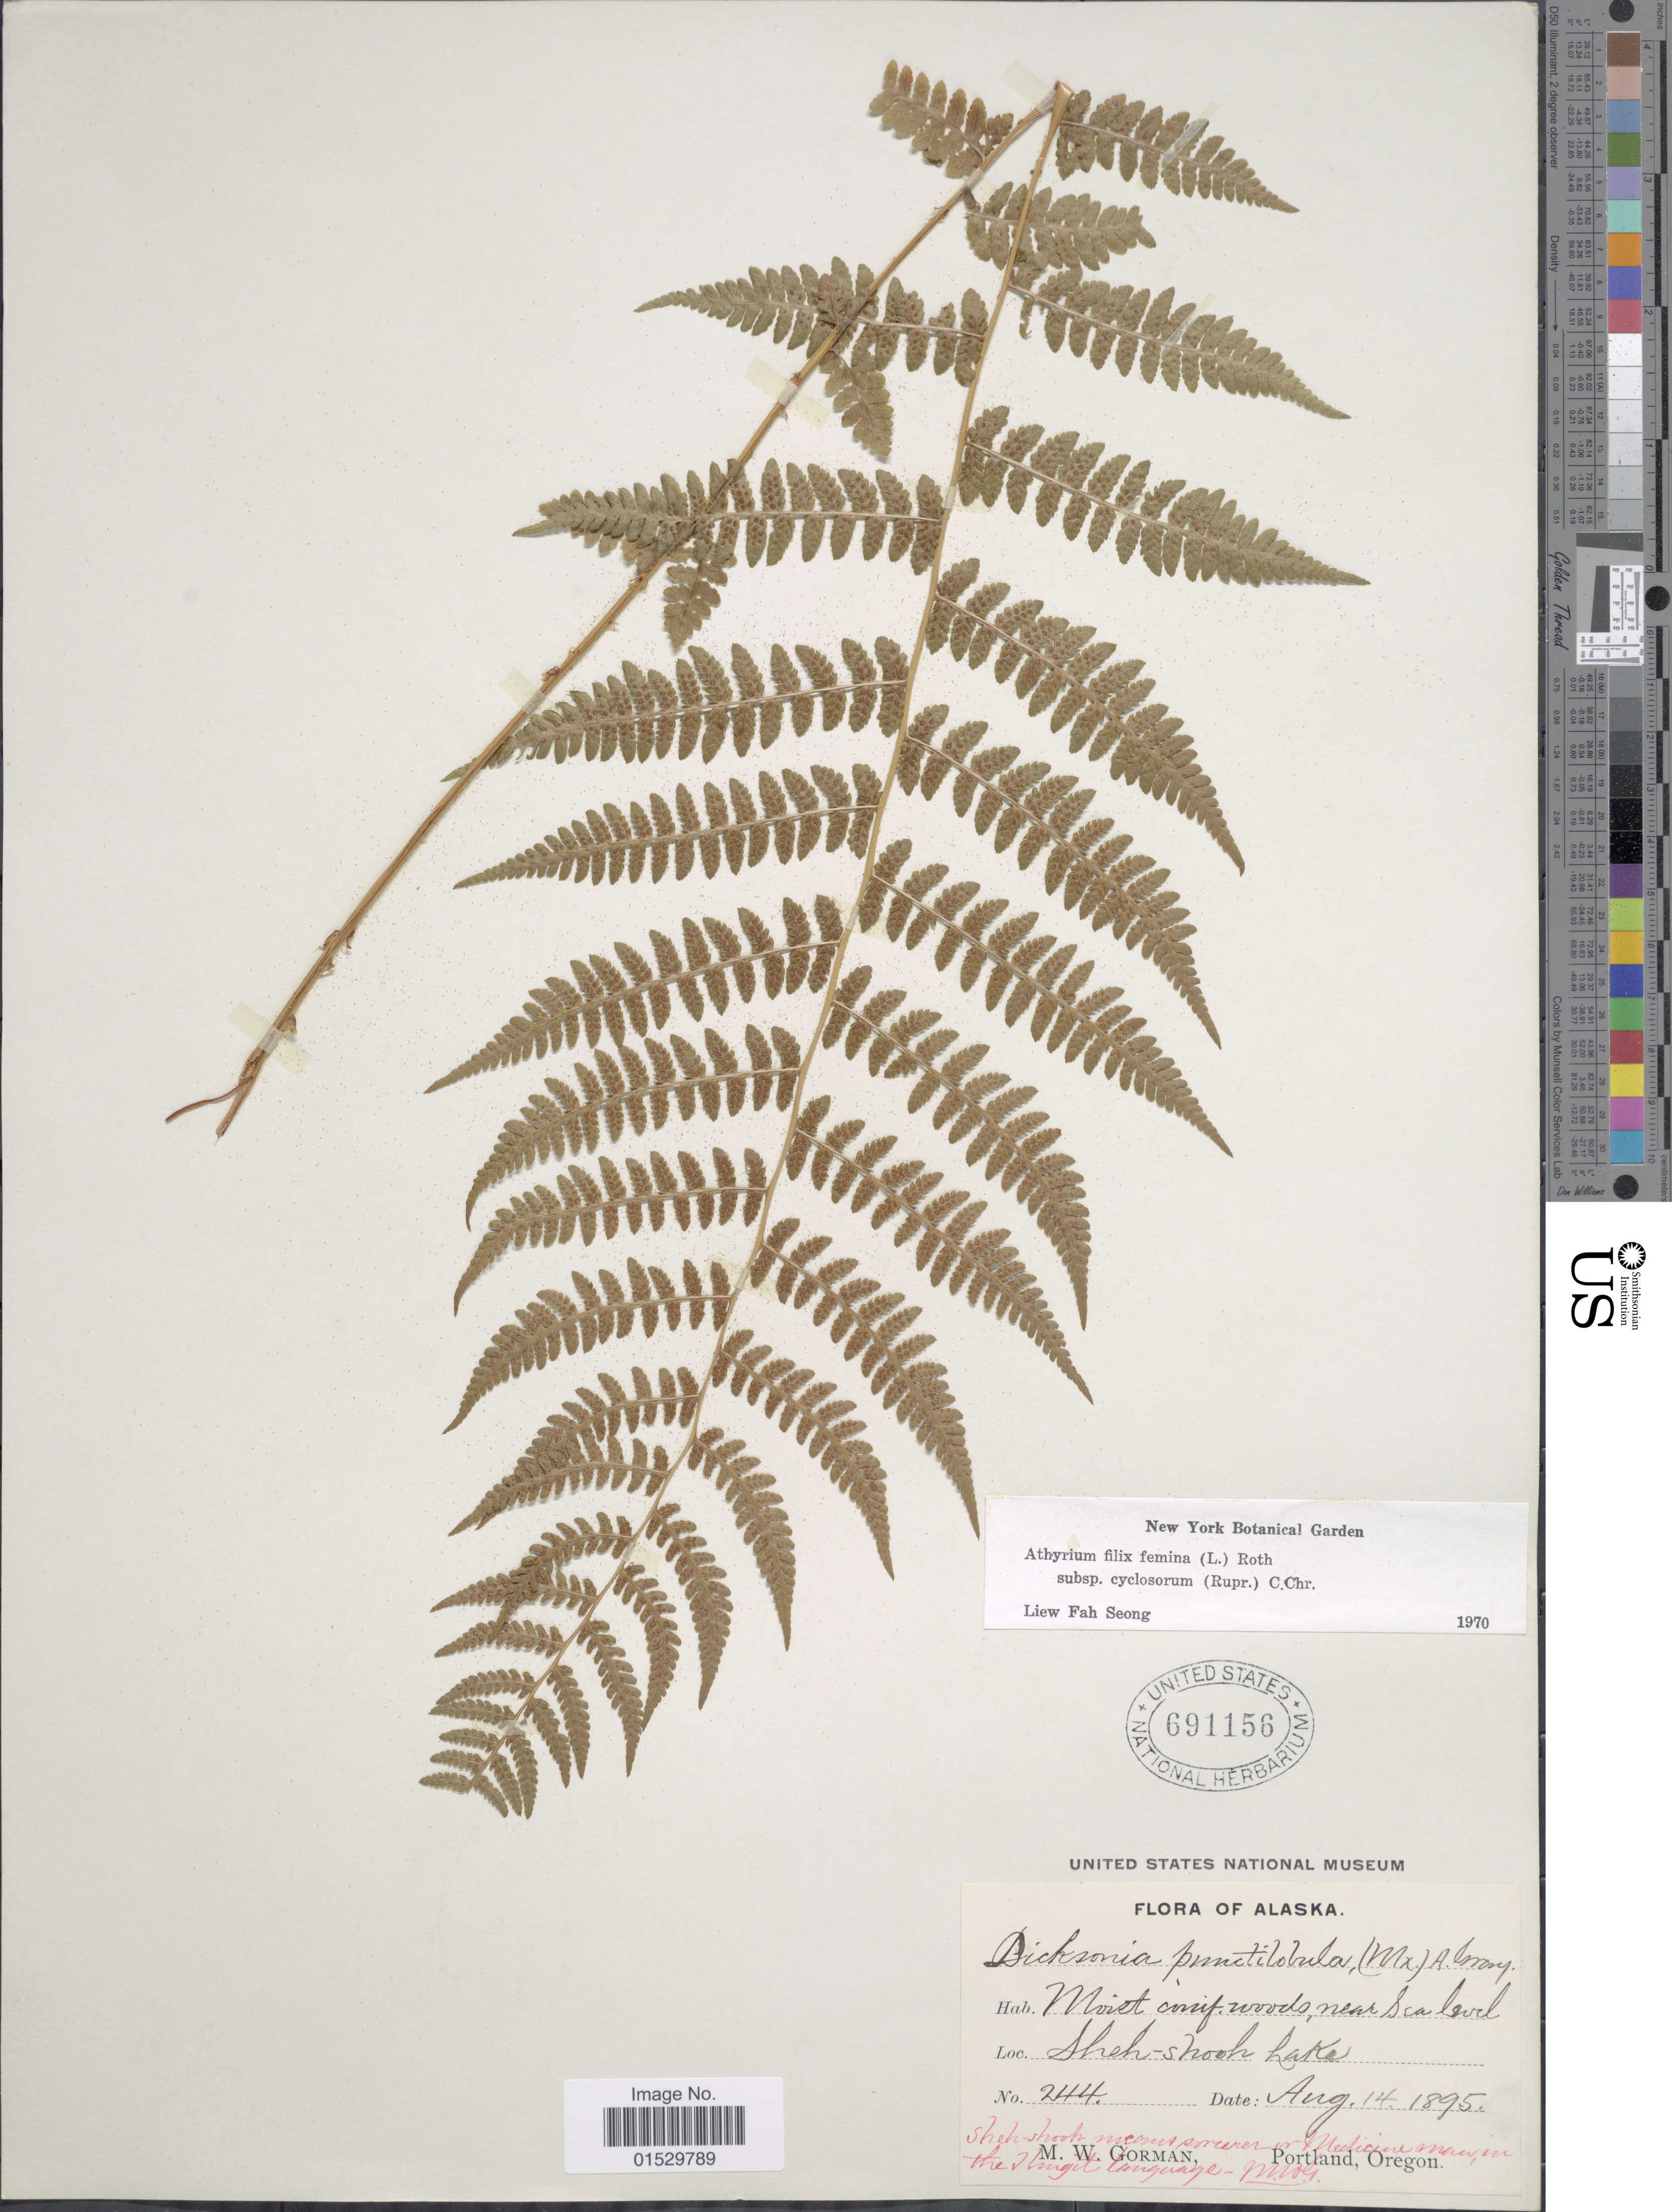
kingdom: Plantae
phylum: Tracheophyta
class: Polypodiopsida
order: Polypodiales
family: Athyriaceae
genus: Athyrium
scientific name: Athyrium filix-femina subsp. cyclosorum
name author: (Rupr.) C. Chr.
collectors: M. W. Gorman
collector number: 244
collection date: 1895-08-14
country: United States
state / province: Alaska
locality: Alaska, Sheh-shooh Lake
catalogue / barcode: US 691156